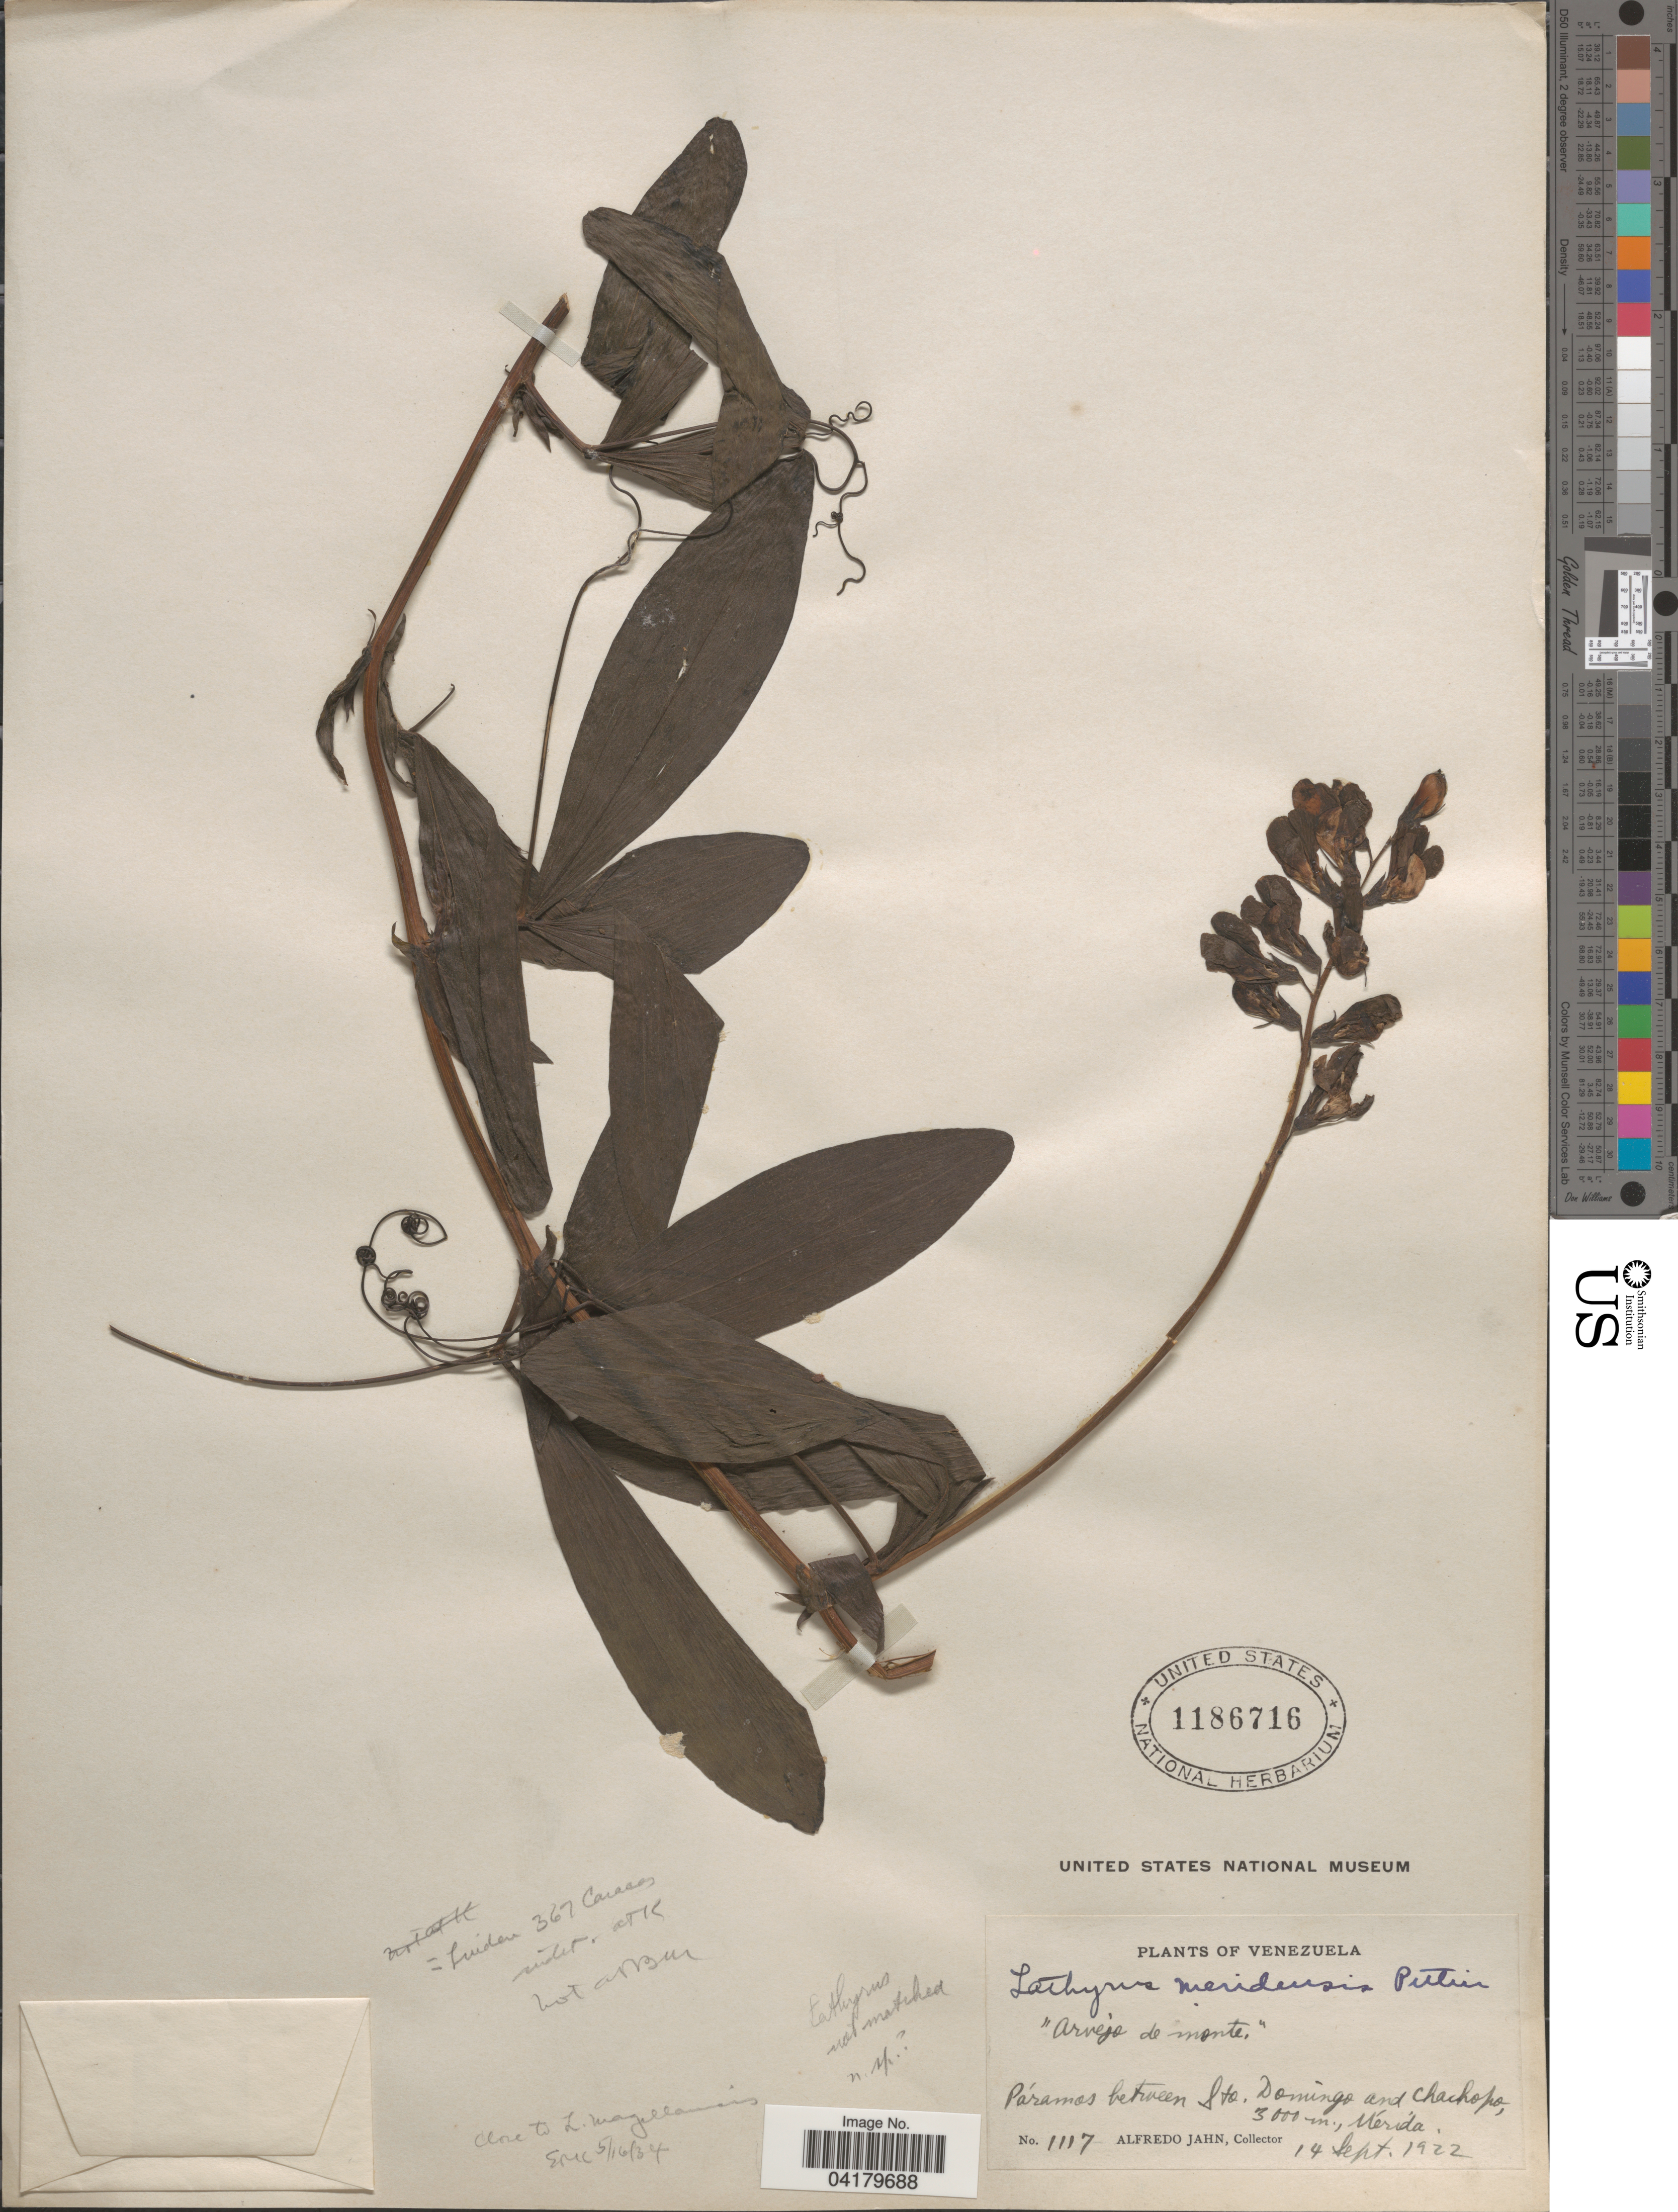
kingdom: Plantae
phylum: Tracheophyta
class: Magnoliopsida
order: Fabales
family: Fabaceae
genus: Lathyrus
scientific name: Lathyrus meridensis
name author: Pittier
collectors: A. Jahn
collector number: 1117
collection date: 1922-09-14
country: Venezuela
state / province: Merida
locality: Arvejo de monte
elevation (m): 3000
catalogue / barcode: US 1186716